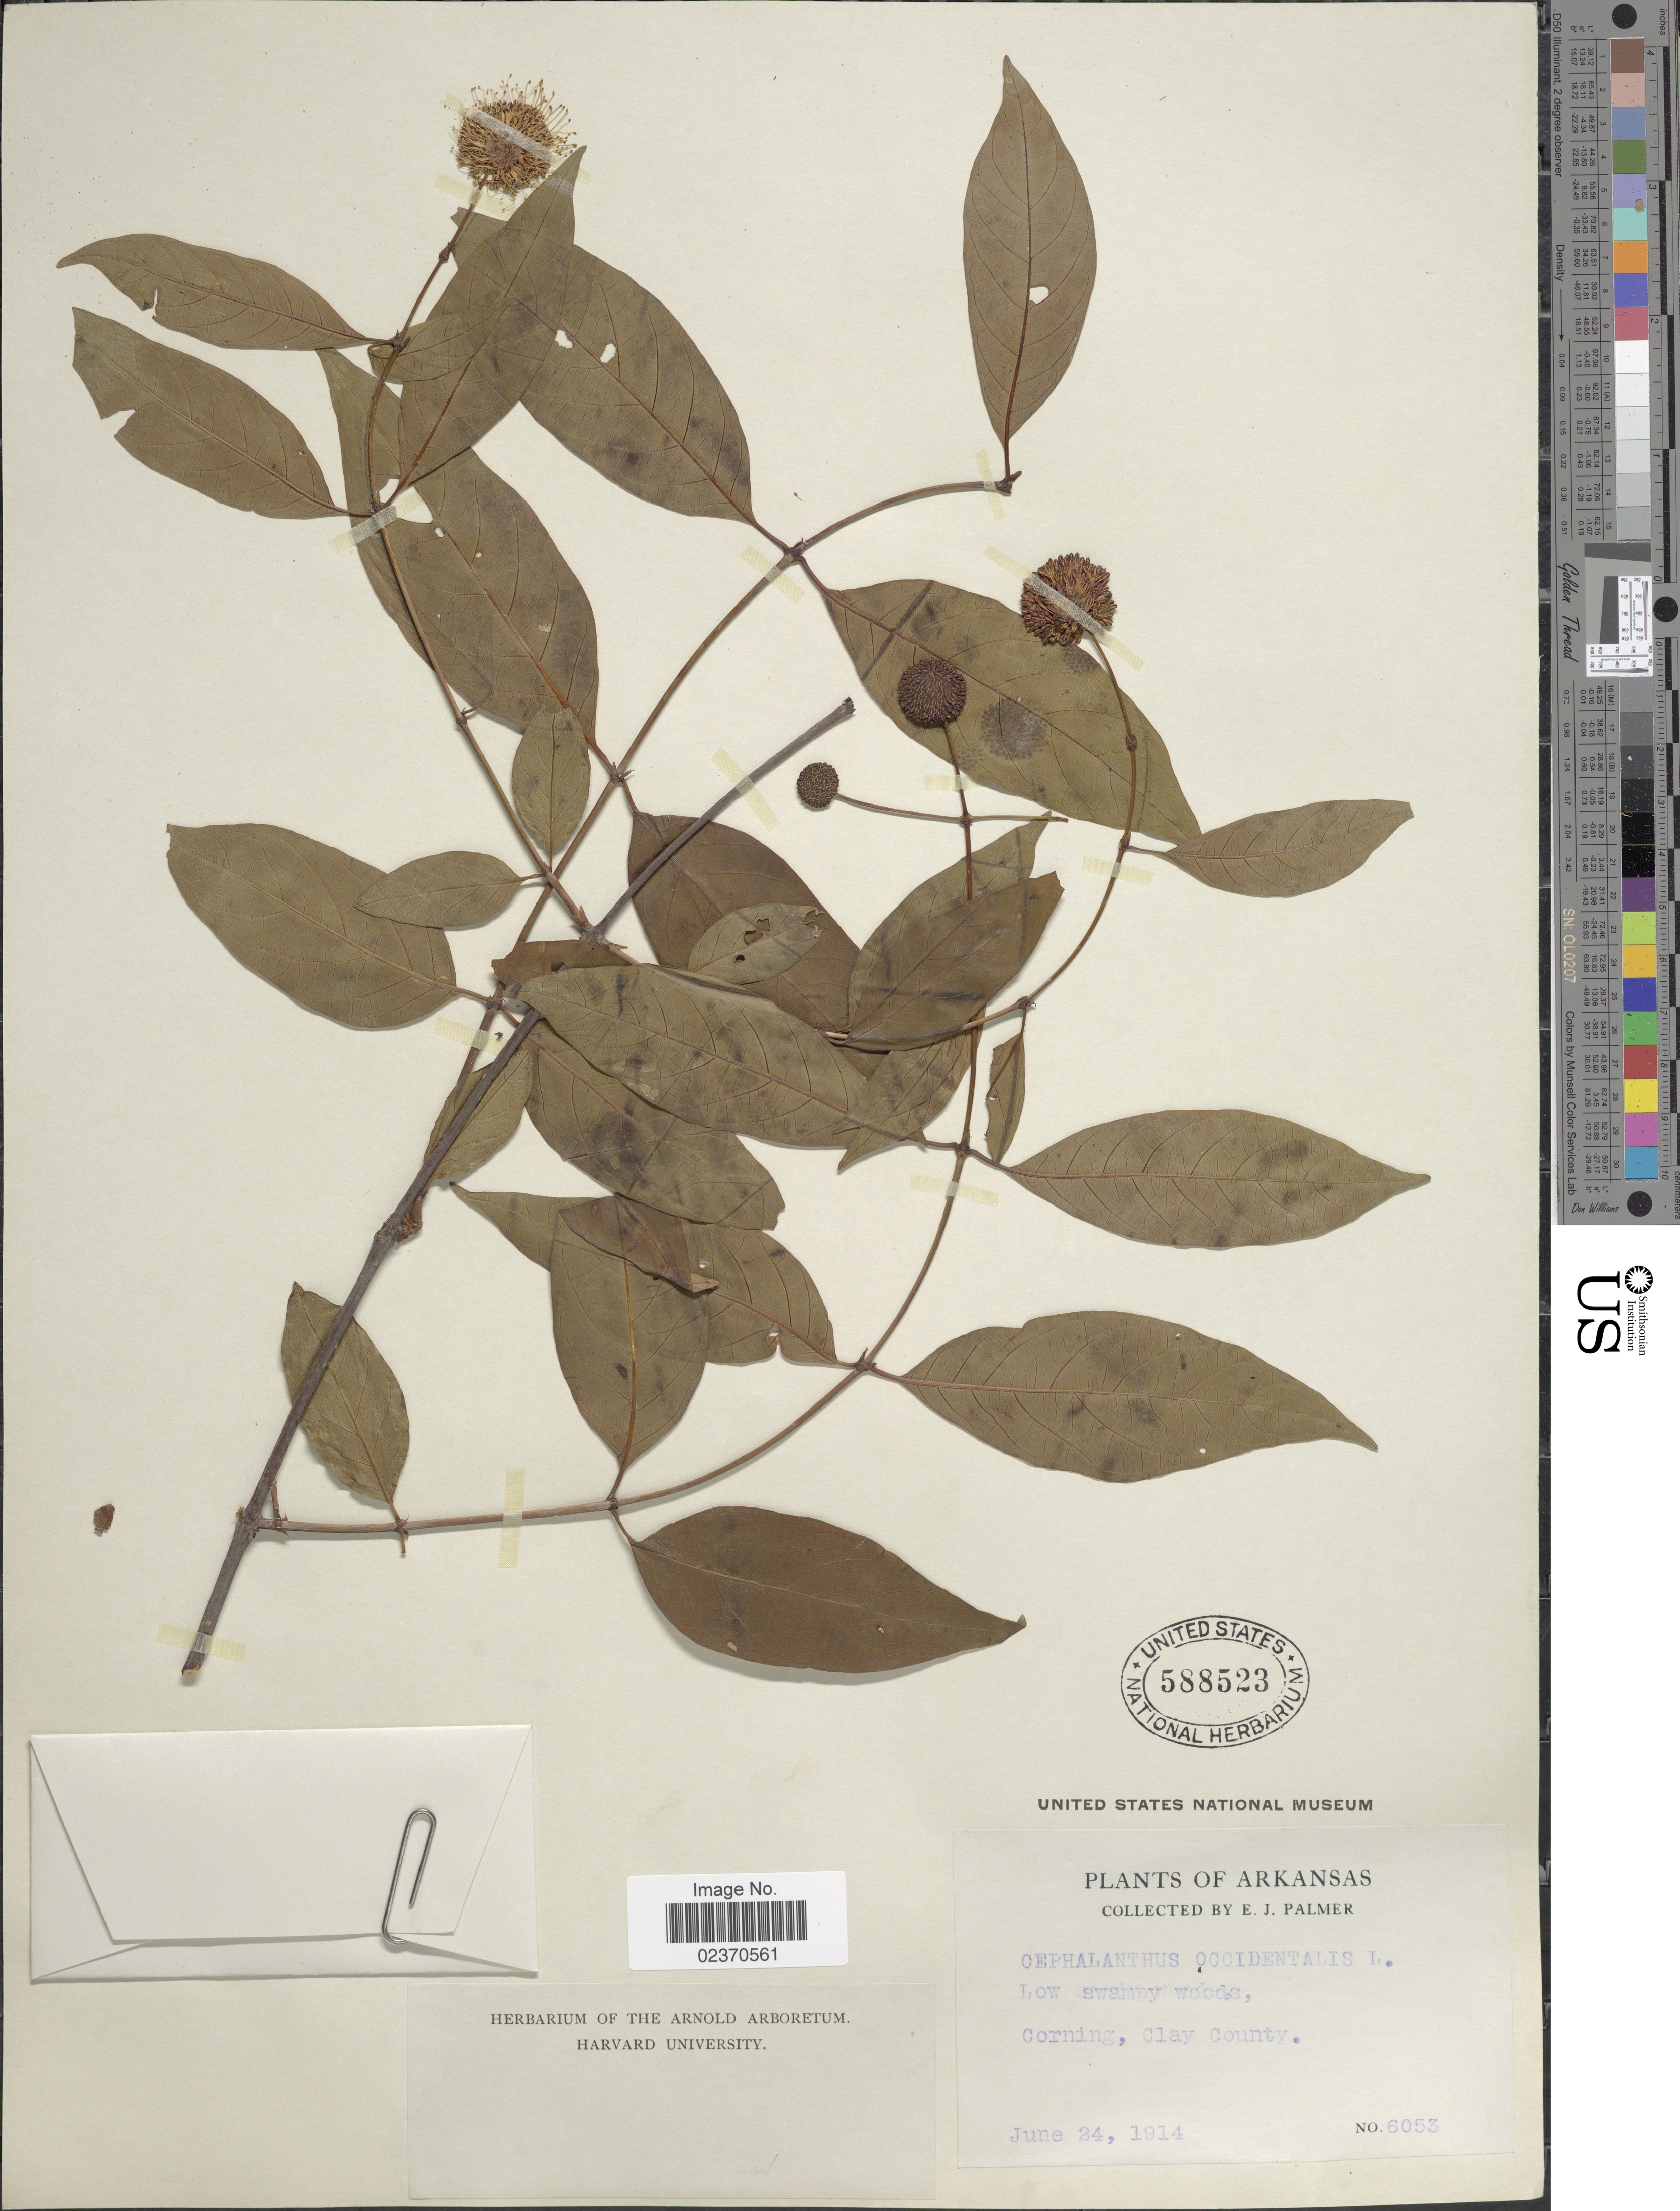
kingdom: Plantae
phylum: Tracheophyta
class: Magnoliopsida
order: Gentianales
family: Rubiaceae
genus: Cephalanthus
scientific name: Cephalanthus occidentalis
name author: L.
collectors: E. J. Palmer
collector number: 6053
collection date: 1914-06-24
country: United States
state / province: Arkansas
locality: Corning, Clay County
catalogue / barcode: US 588523